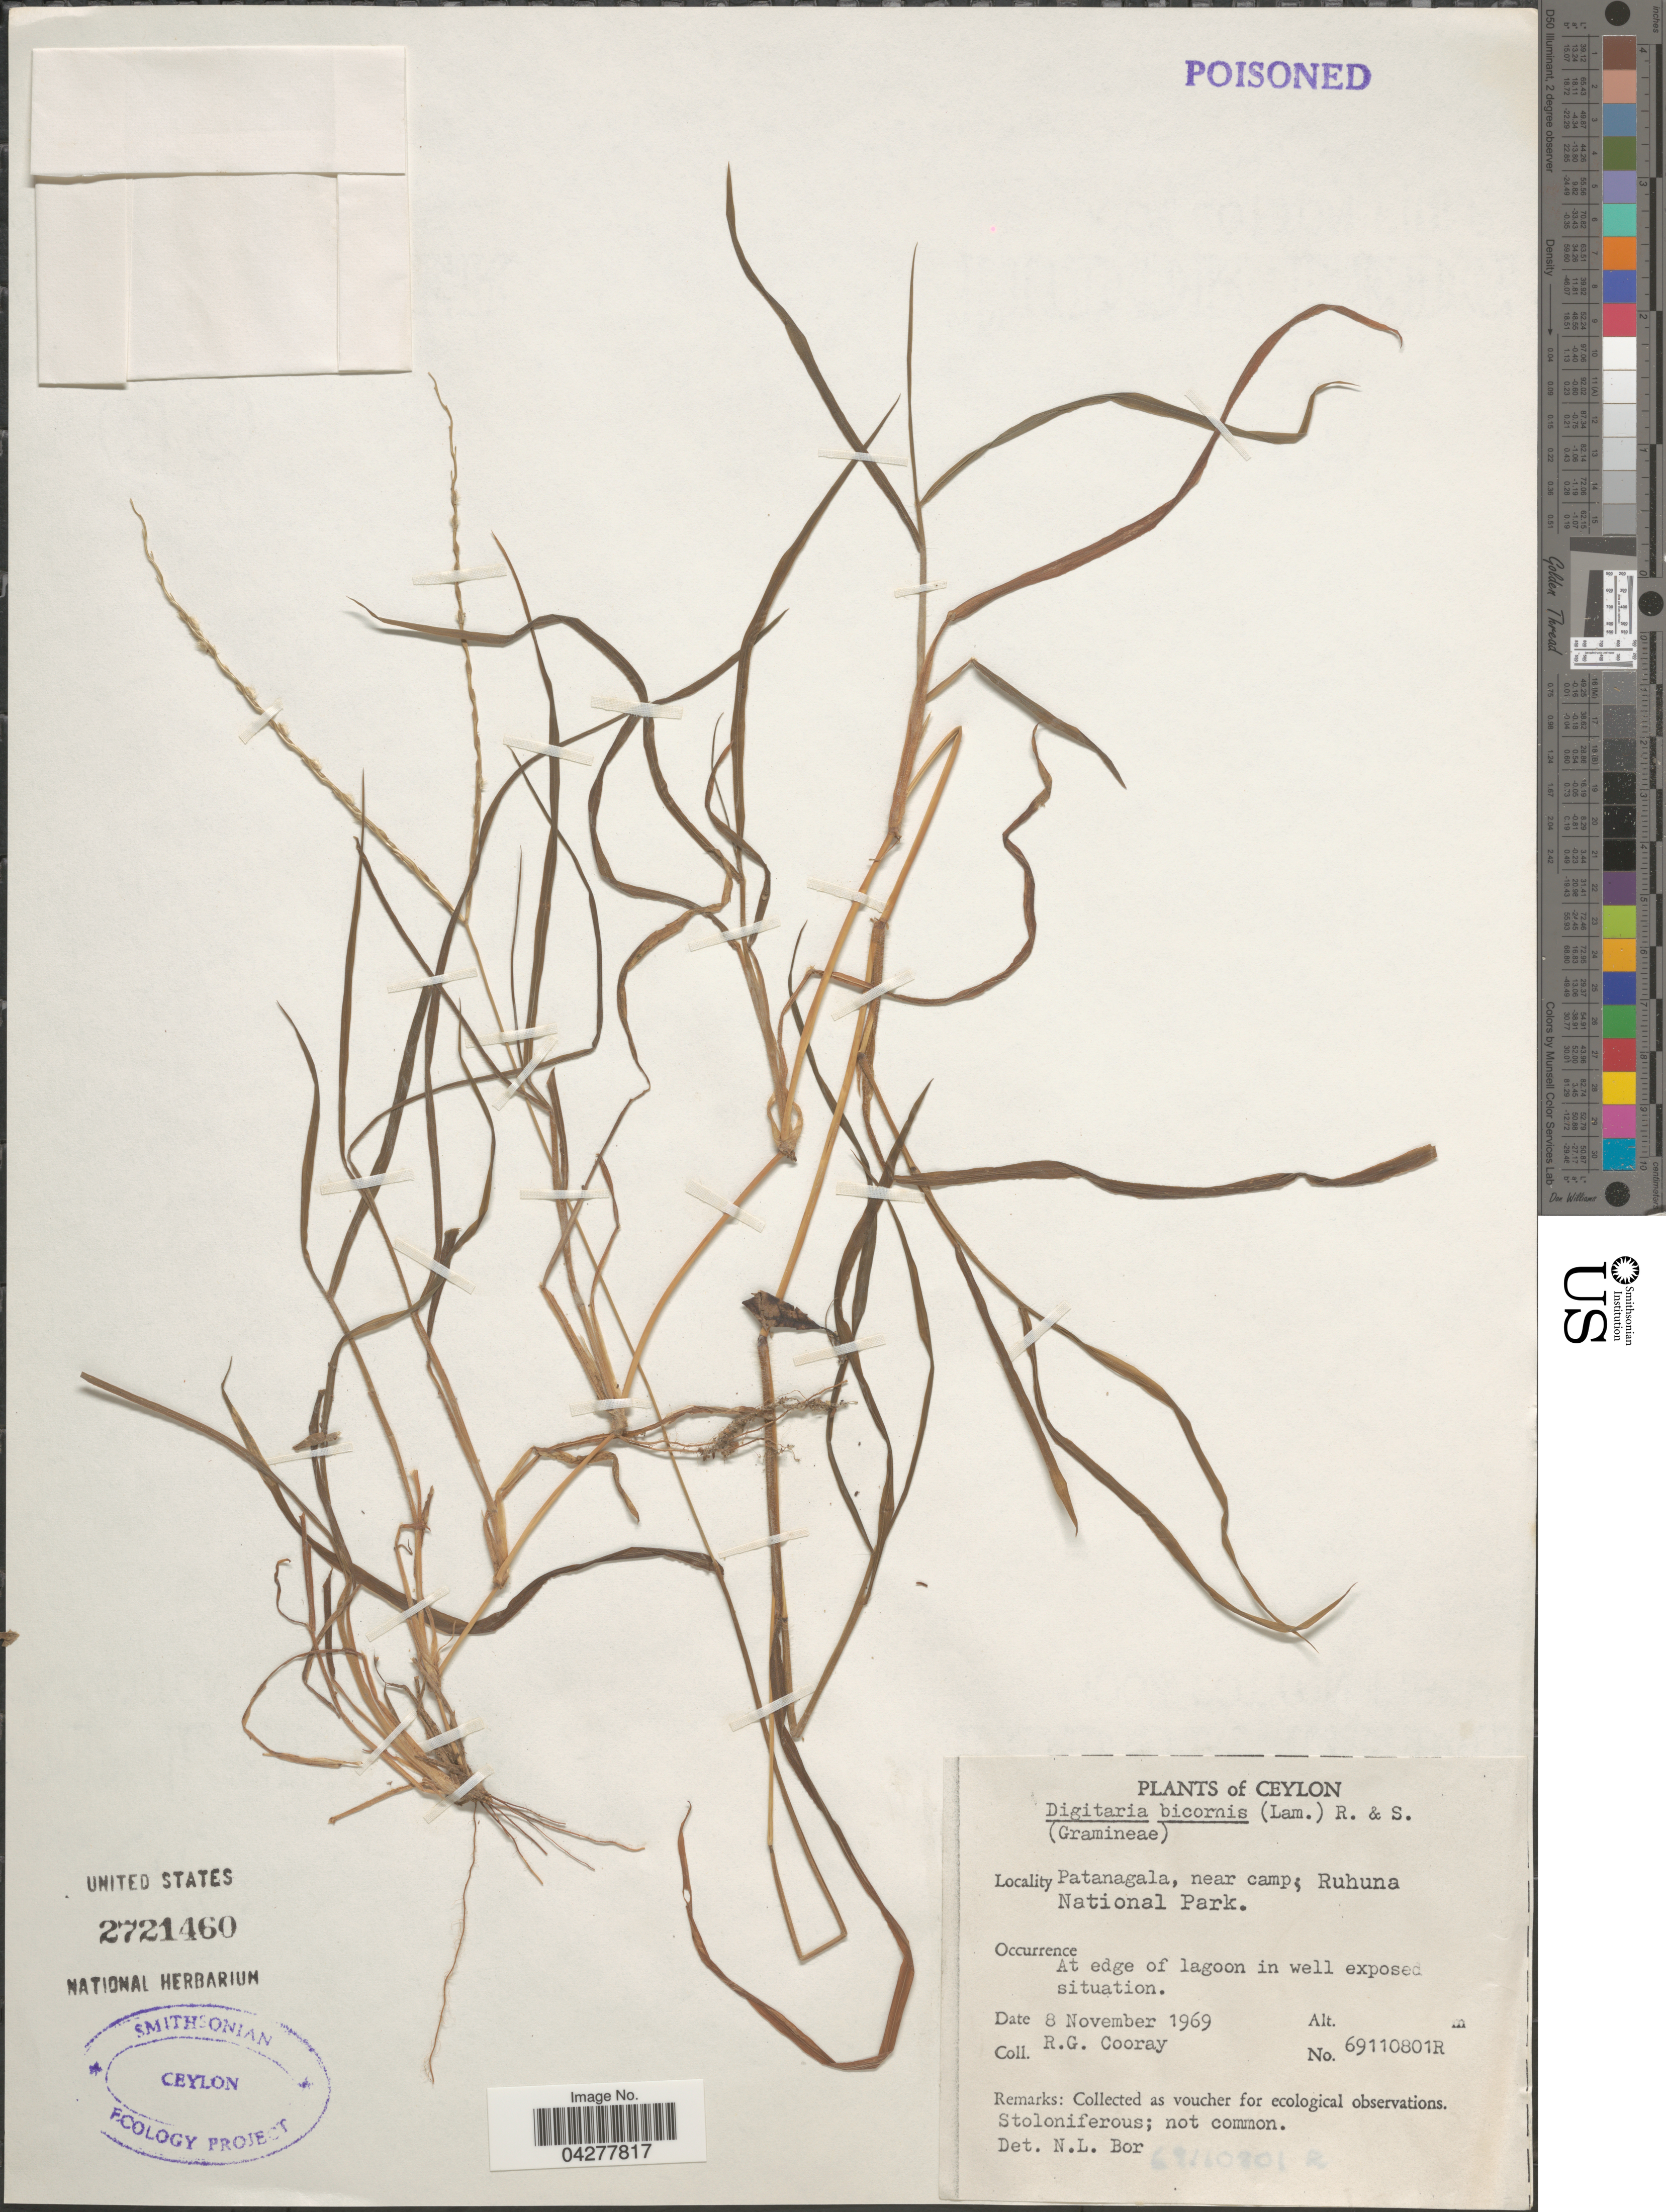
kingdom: Plantae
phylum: Tracheophyta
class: Liliopsida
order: Poales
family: Poaceae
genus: Digitaria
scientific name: Digitaria bicornis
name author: (Lam.) Roem. & Schult.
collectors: R. Cooray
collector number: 69110801R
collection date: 1969-11-08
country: Sri Lanka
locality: Ceylon. Patanagala, near camp; Ruhuna National Park.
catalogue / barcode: US 2721460